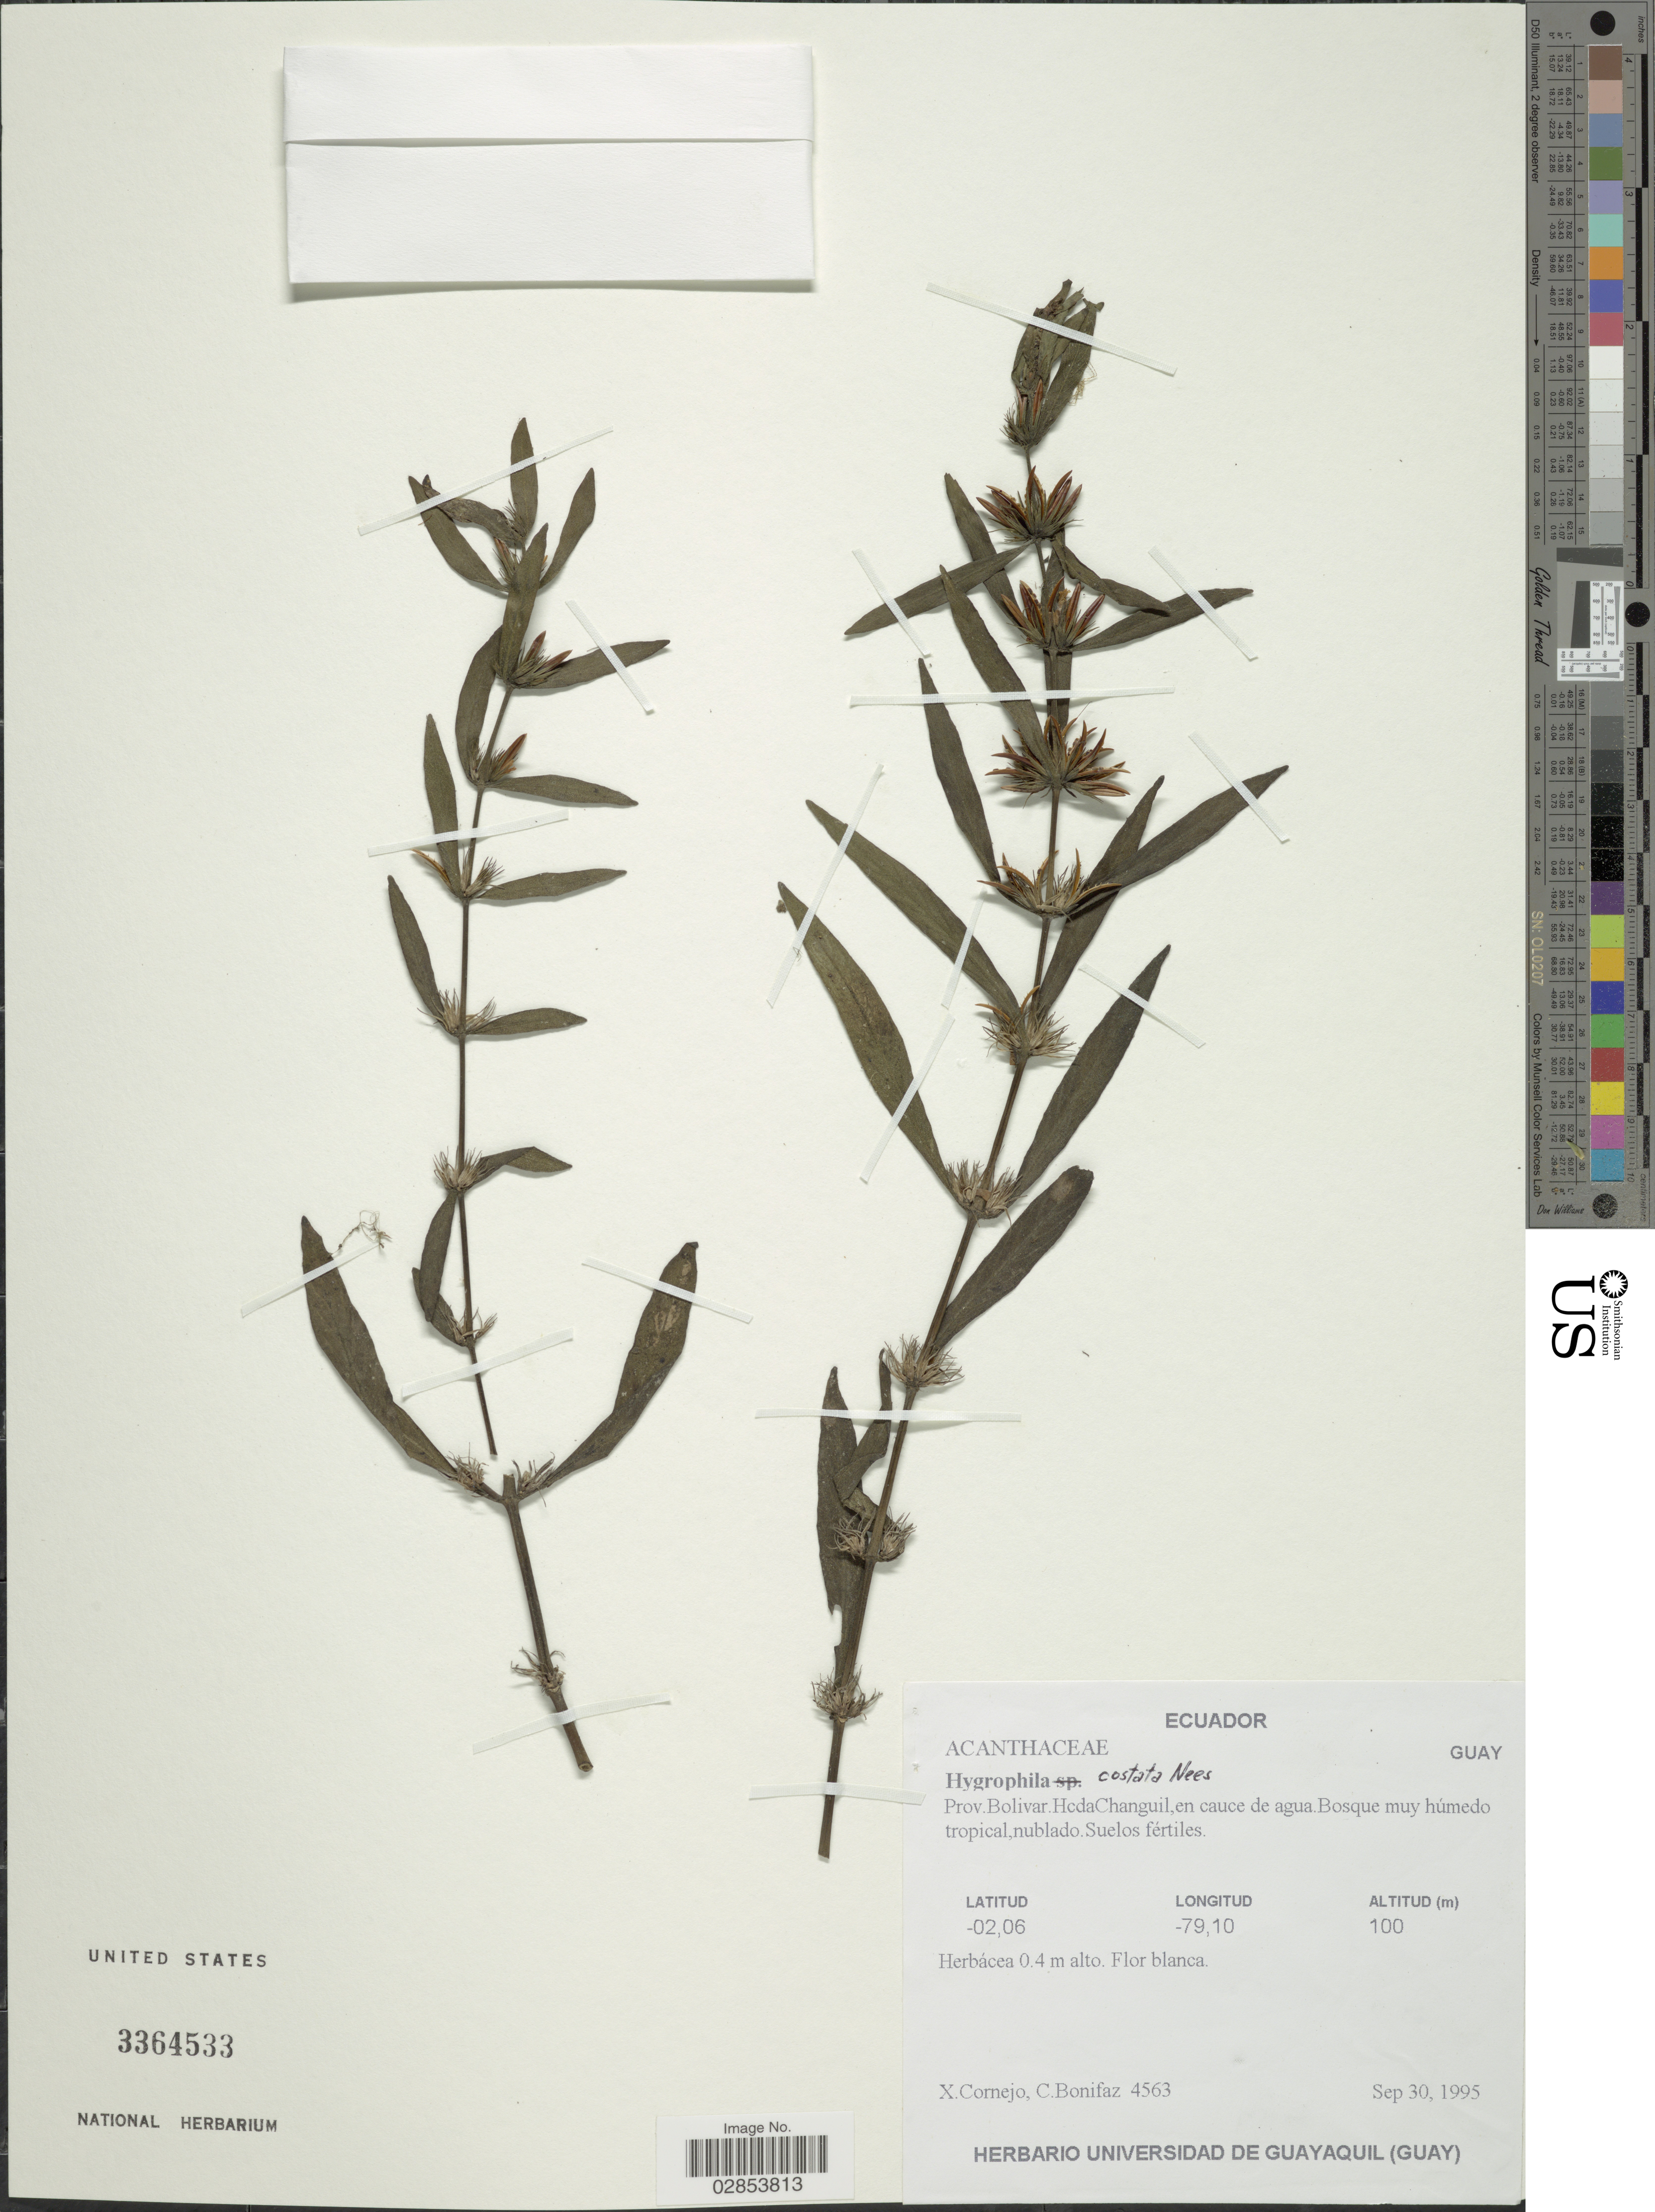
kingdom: Plantae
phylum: Tracheophyta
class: Magnoliopsida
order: Lamiales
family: Acanthaceae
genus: Hygrophila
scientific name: Hygrophila costata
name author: Nees & T. Nees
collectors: X. F. Cornejo & C. Bonifaz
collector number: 4563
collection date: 1995-09-30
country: Ecuador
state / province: Bolívar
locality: Prov. Bolivar. Hcda. Changuil, en cauce de agua.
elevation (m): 100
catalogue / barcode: US 3364533